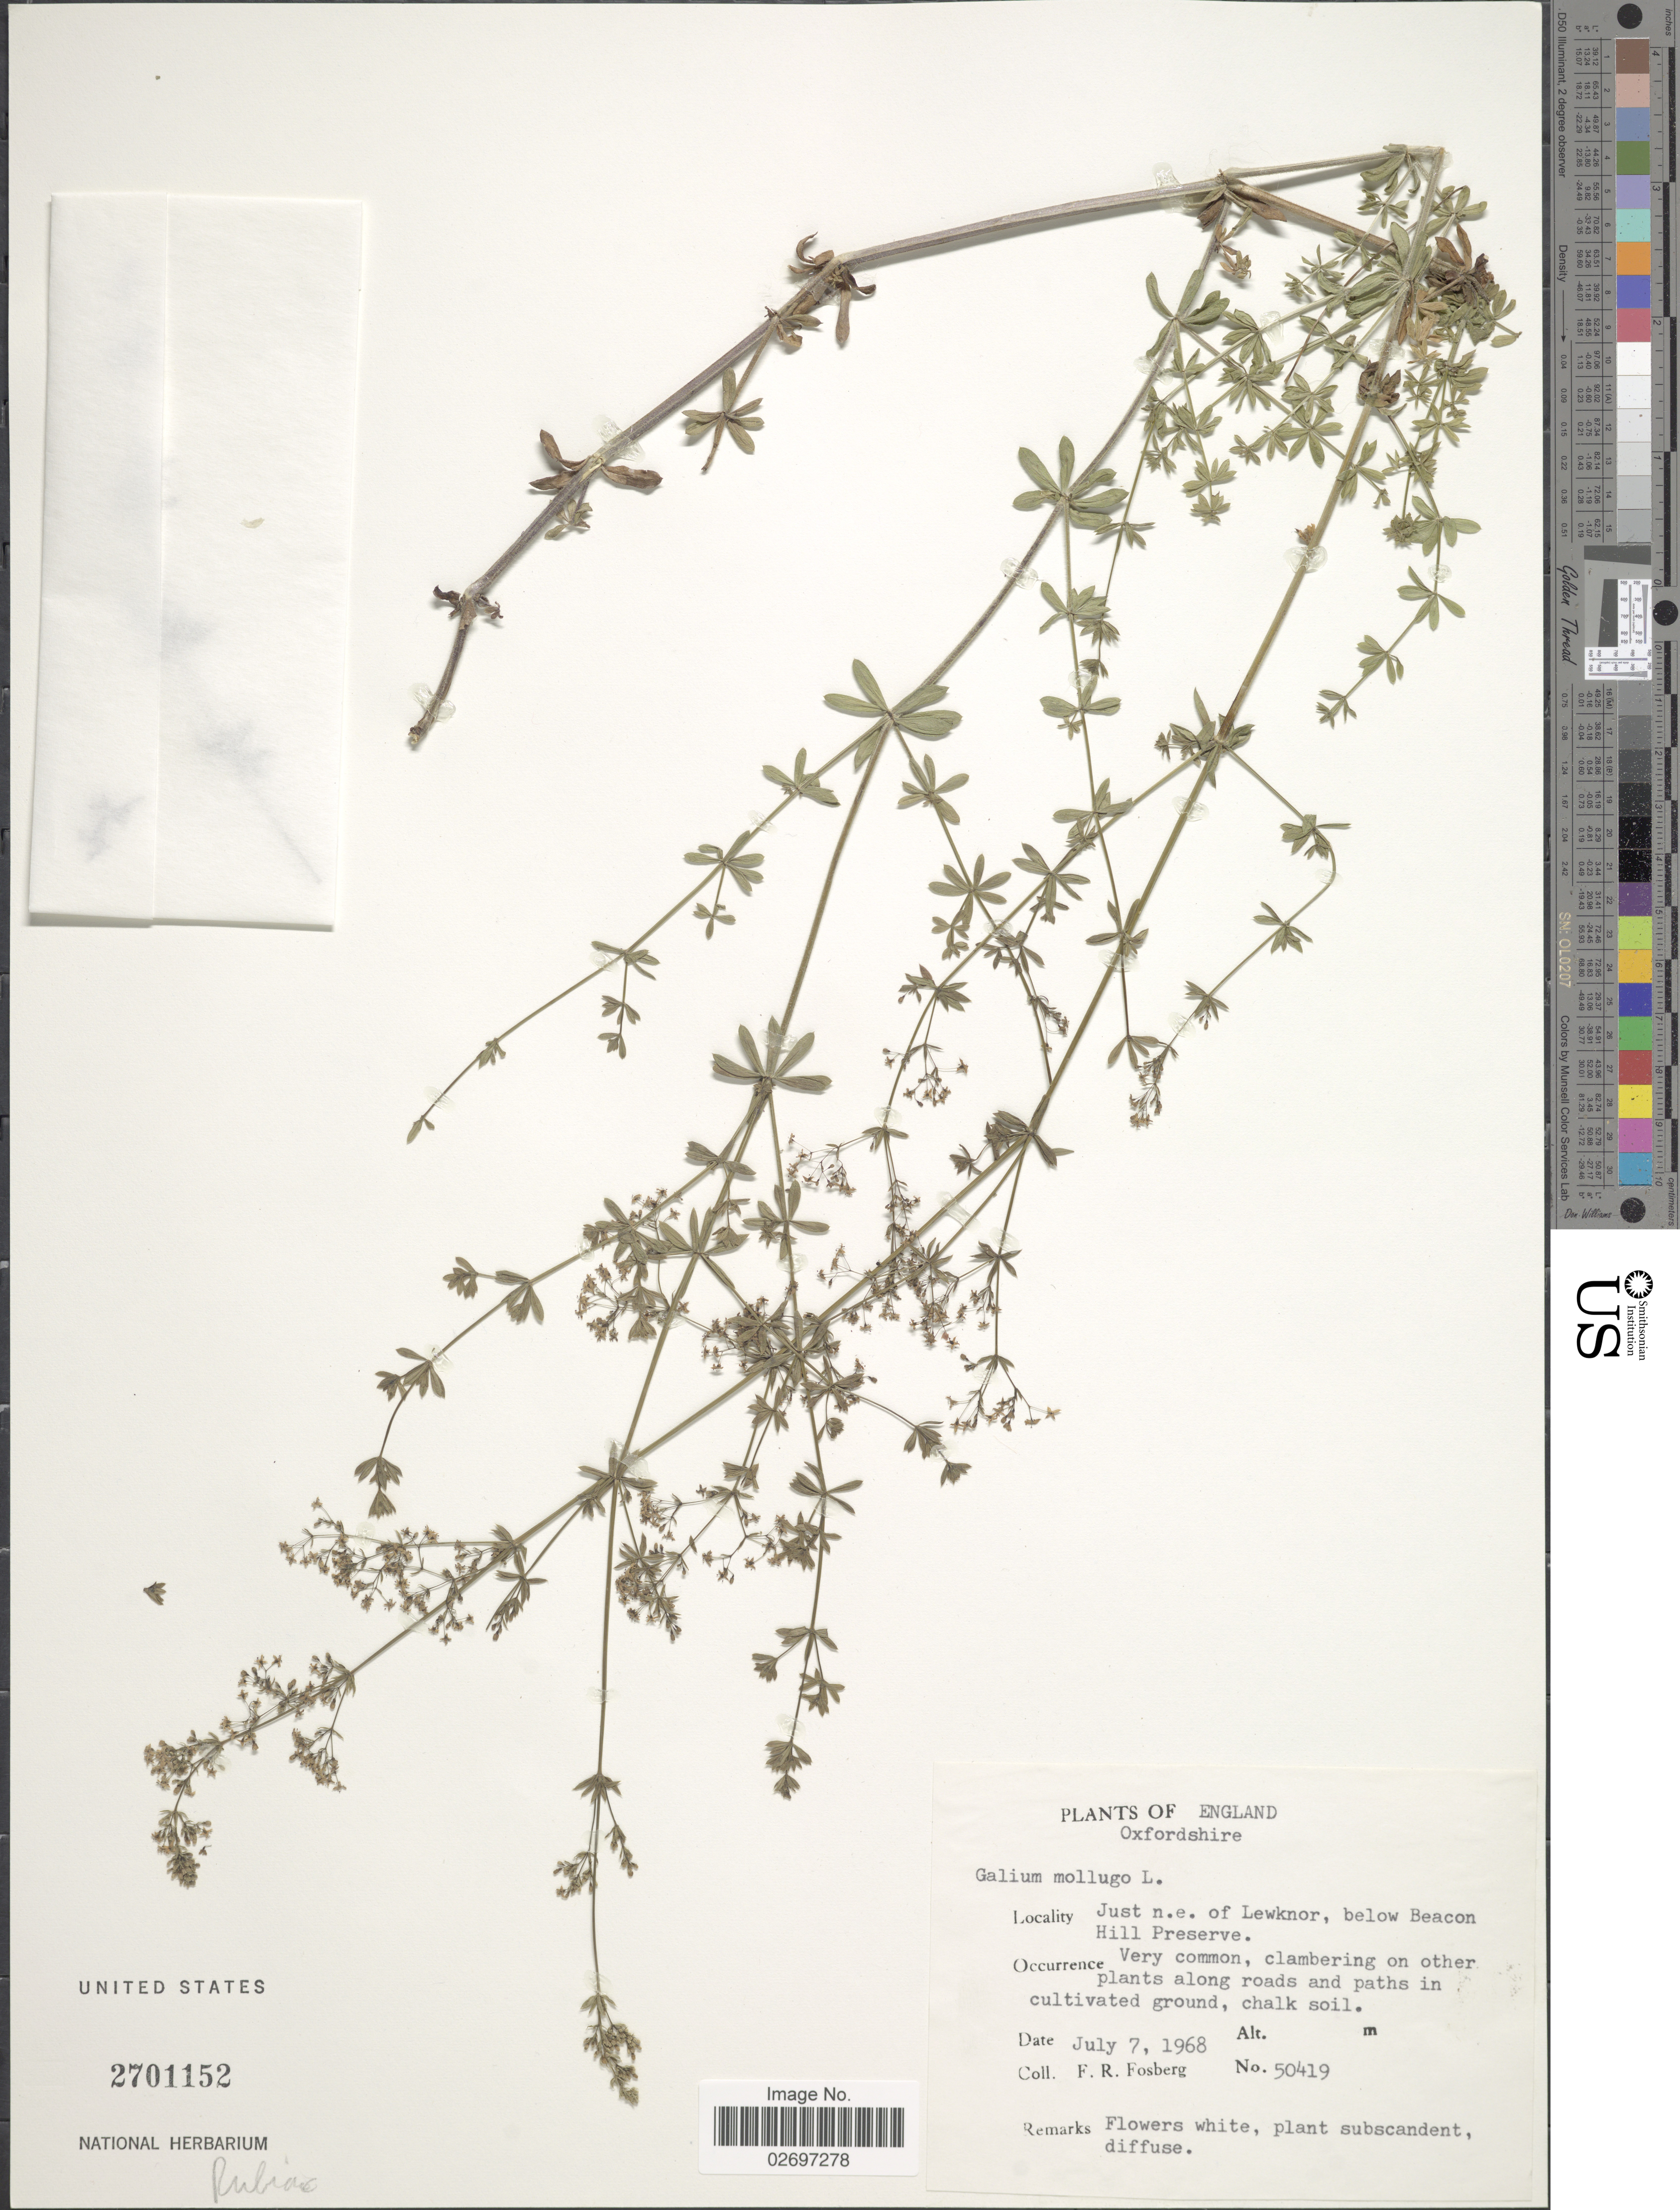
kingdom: Plantae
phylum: Tracheophyta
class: Magnoliopsida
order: Gentianales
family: Rubiaceae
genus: Galium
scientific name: Galium mollugo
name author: L.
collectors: F. R. Fosberg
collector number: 50419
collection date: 1968-07-07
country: United Kingdom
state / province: England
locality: Oxfordshire. Just n.e. of Lewknor, below Beacon Hill Preserve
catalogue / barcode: US 2701152